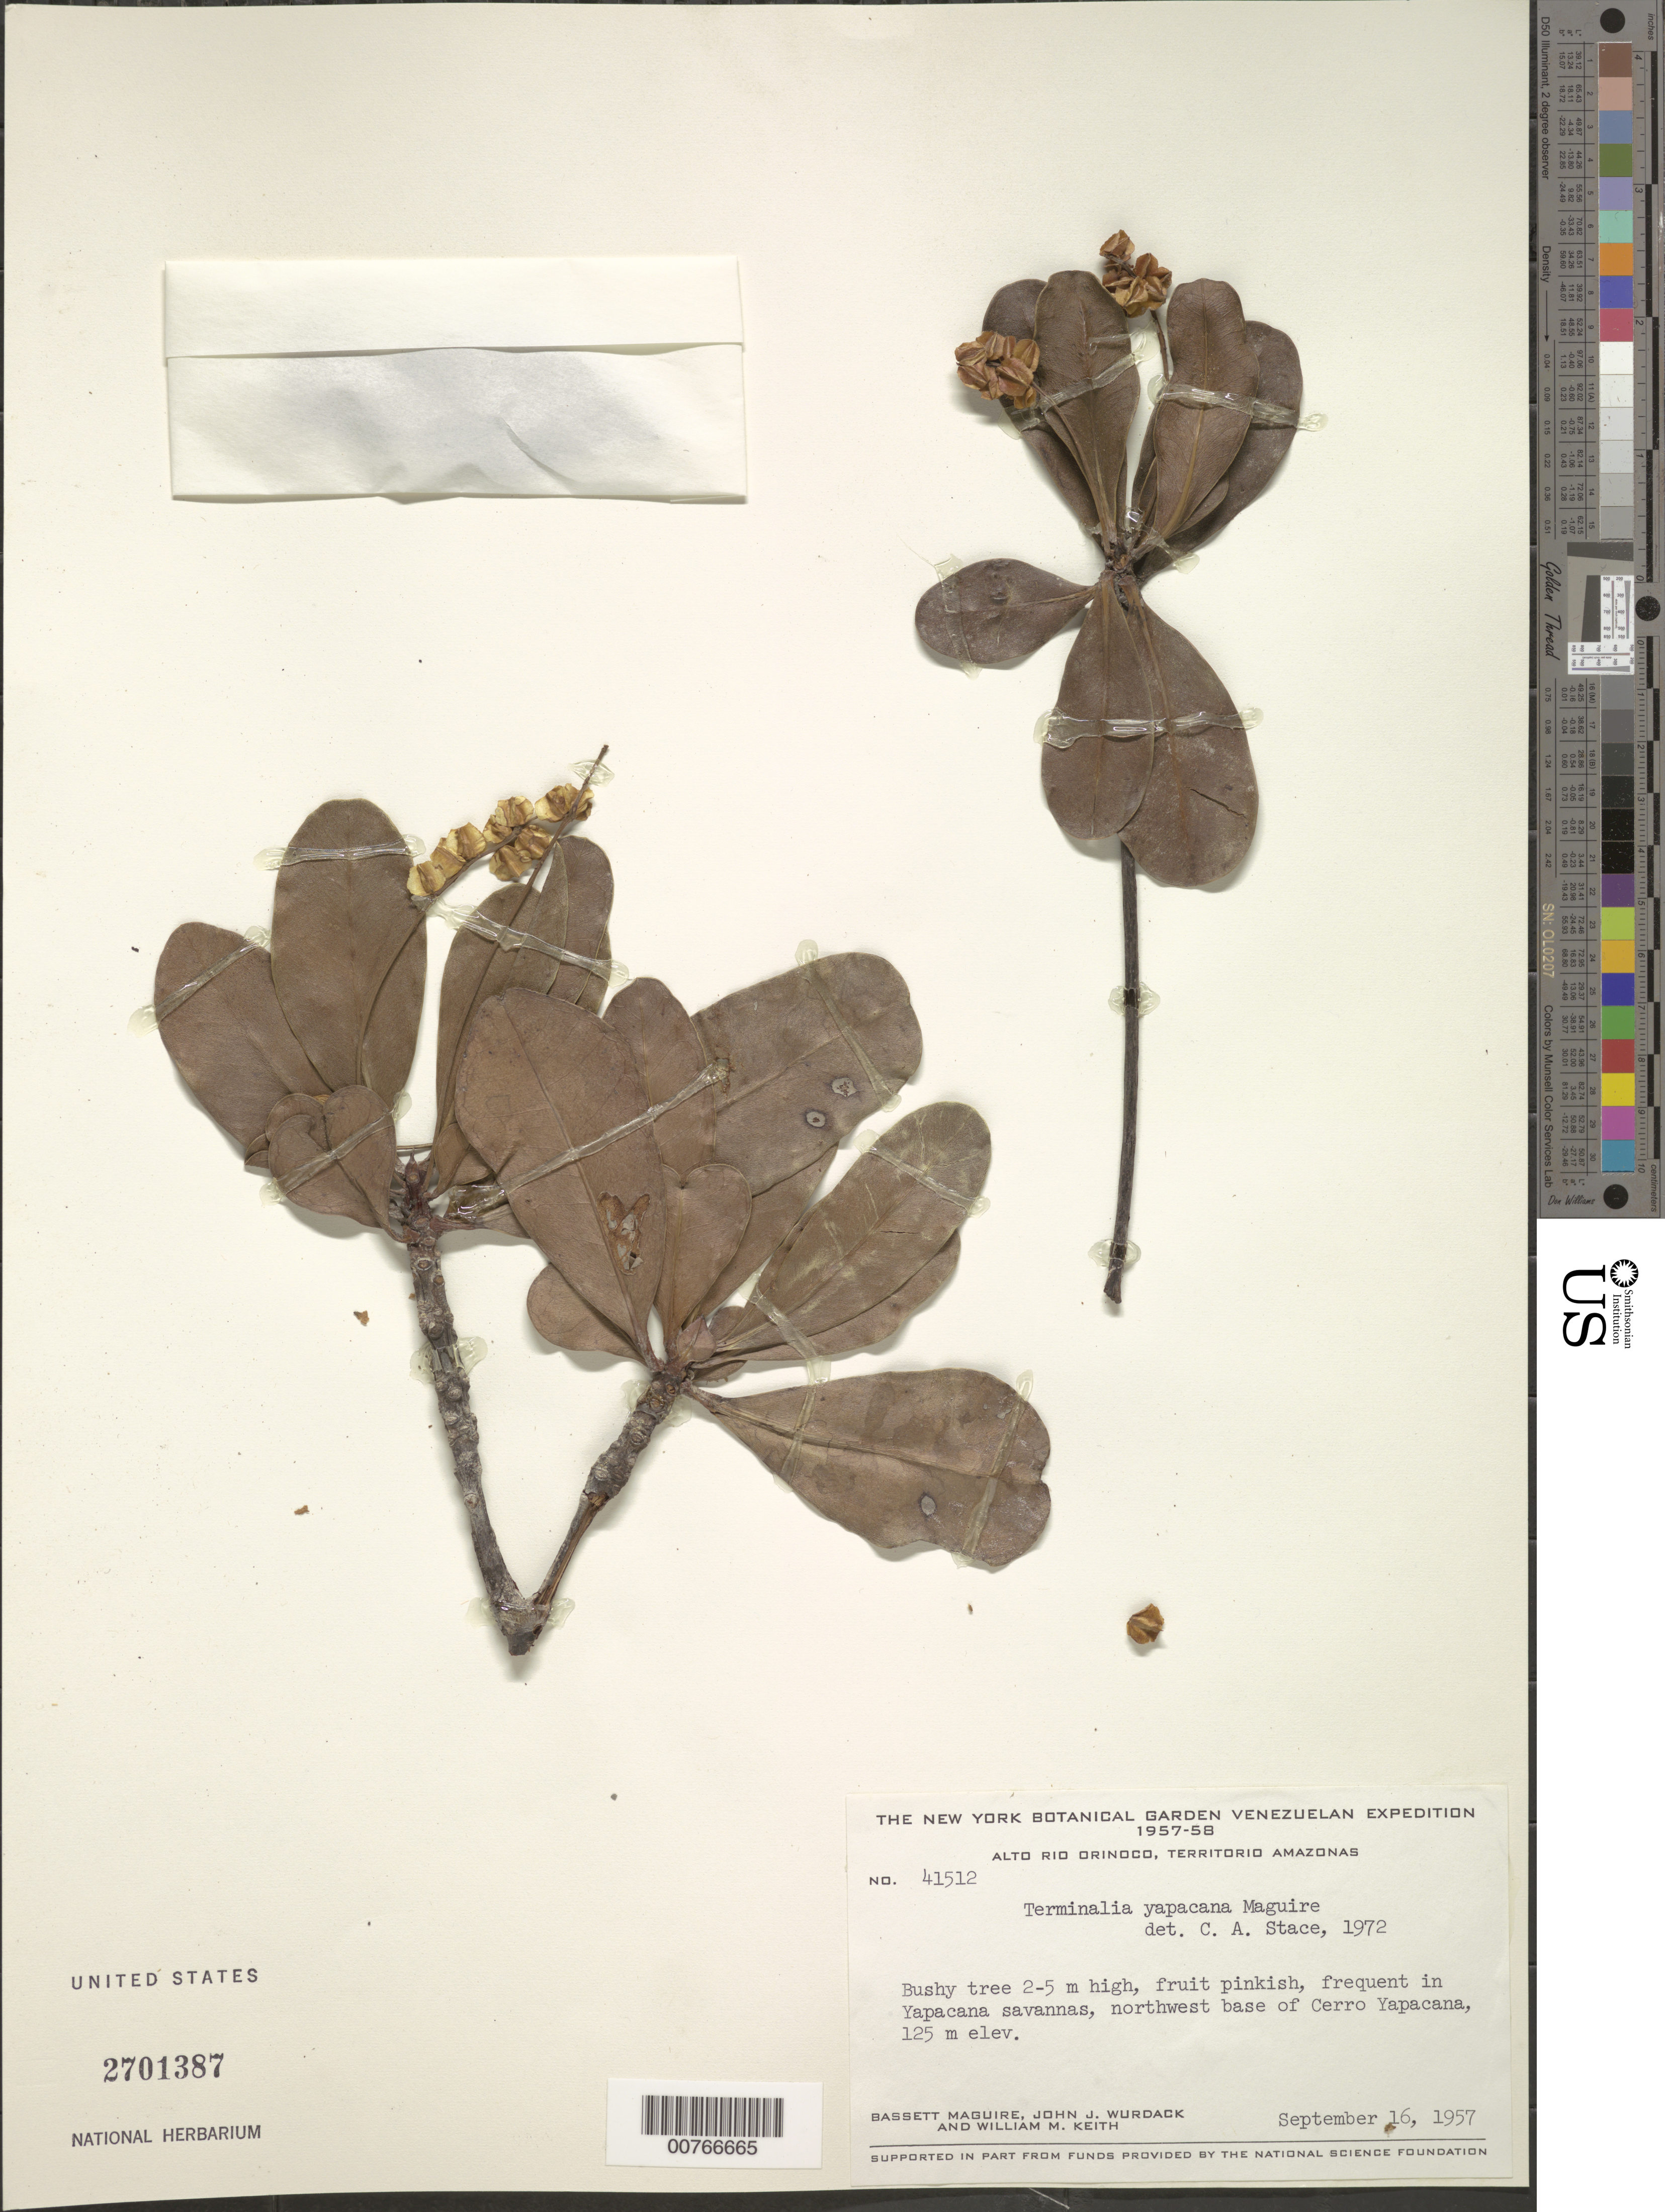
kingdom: Plantae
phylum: Tracheophyta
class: Magnoliopsida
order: Myrtales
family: Combretaceae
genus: Terminalia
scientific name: Terminalia yapacana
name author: Maguire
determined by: Stace, C. A.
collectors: B. Maguire, J. J. Wurdack & W. Keith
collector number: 41512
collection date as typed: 16-Sep-57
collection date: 1957-09-16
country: Venezuela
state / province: Amazonas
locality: Alto Río Orinoco, Cerro Yapacána, NW base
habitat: Savannas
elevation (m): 125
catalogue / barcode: US 2701387